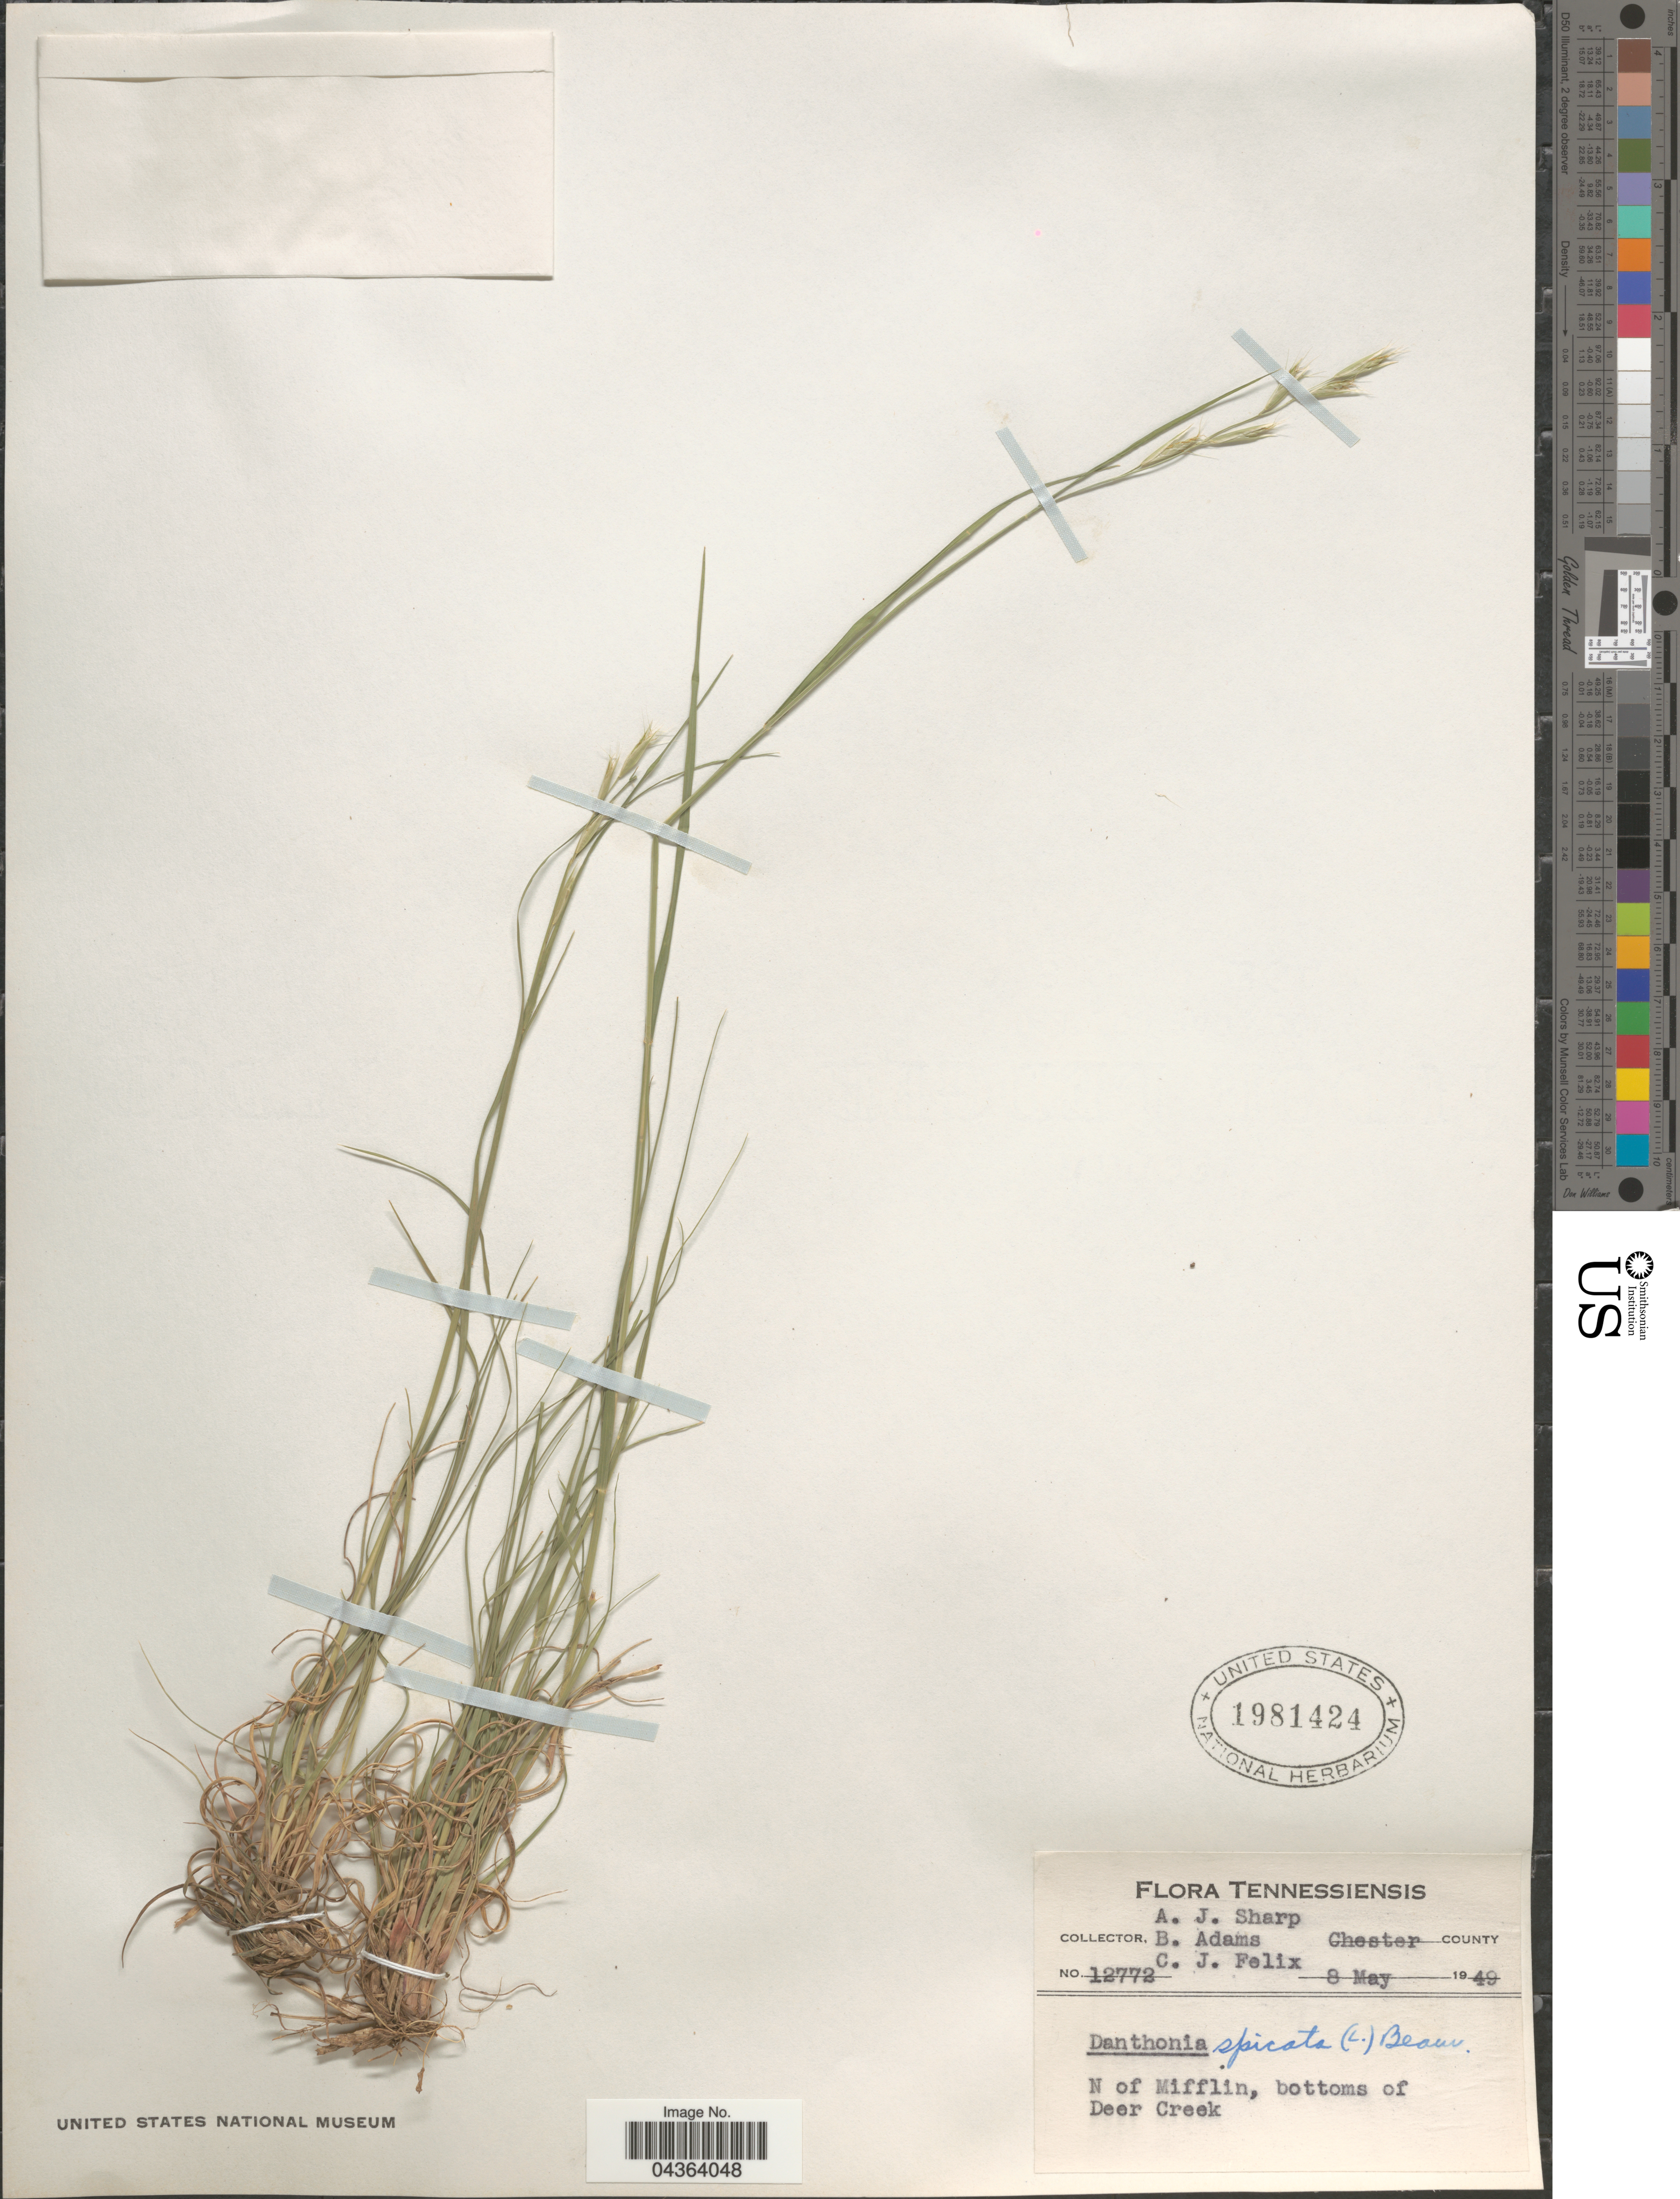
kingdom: Plantae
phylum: Tracheophyta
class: Liliopsida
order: Poales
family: Poaceae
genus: Danthonia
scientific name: Danthonia spicata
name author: (L.) P. Beauv. ex Roem. & Schult.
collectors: A. J. Sharp, B. Adams & C. Felix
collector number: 12772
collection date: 1949-05-08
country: United States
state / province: Tennessee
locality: Chester County. N of Mifflin, bottoms of Deer Creek.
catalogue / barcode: US 1981424